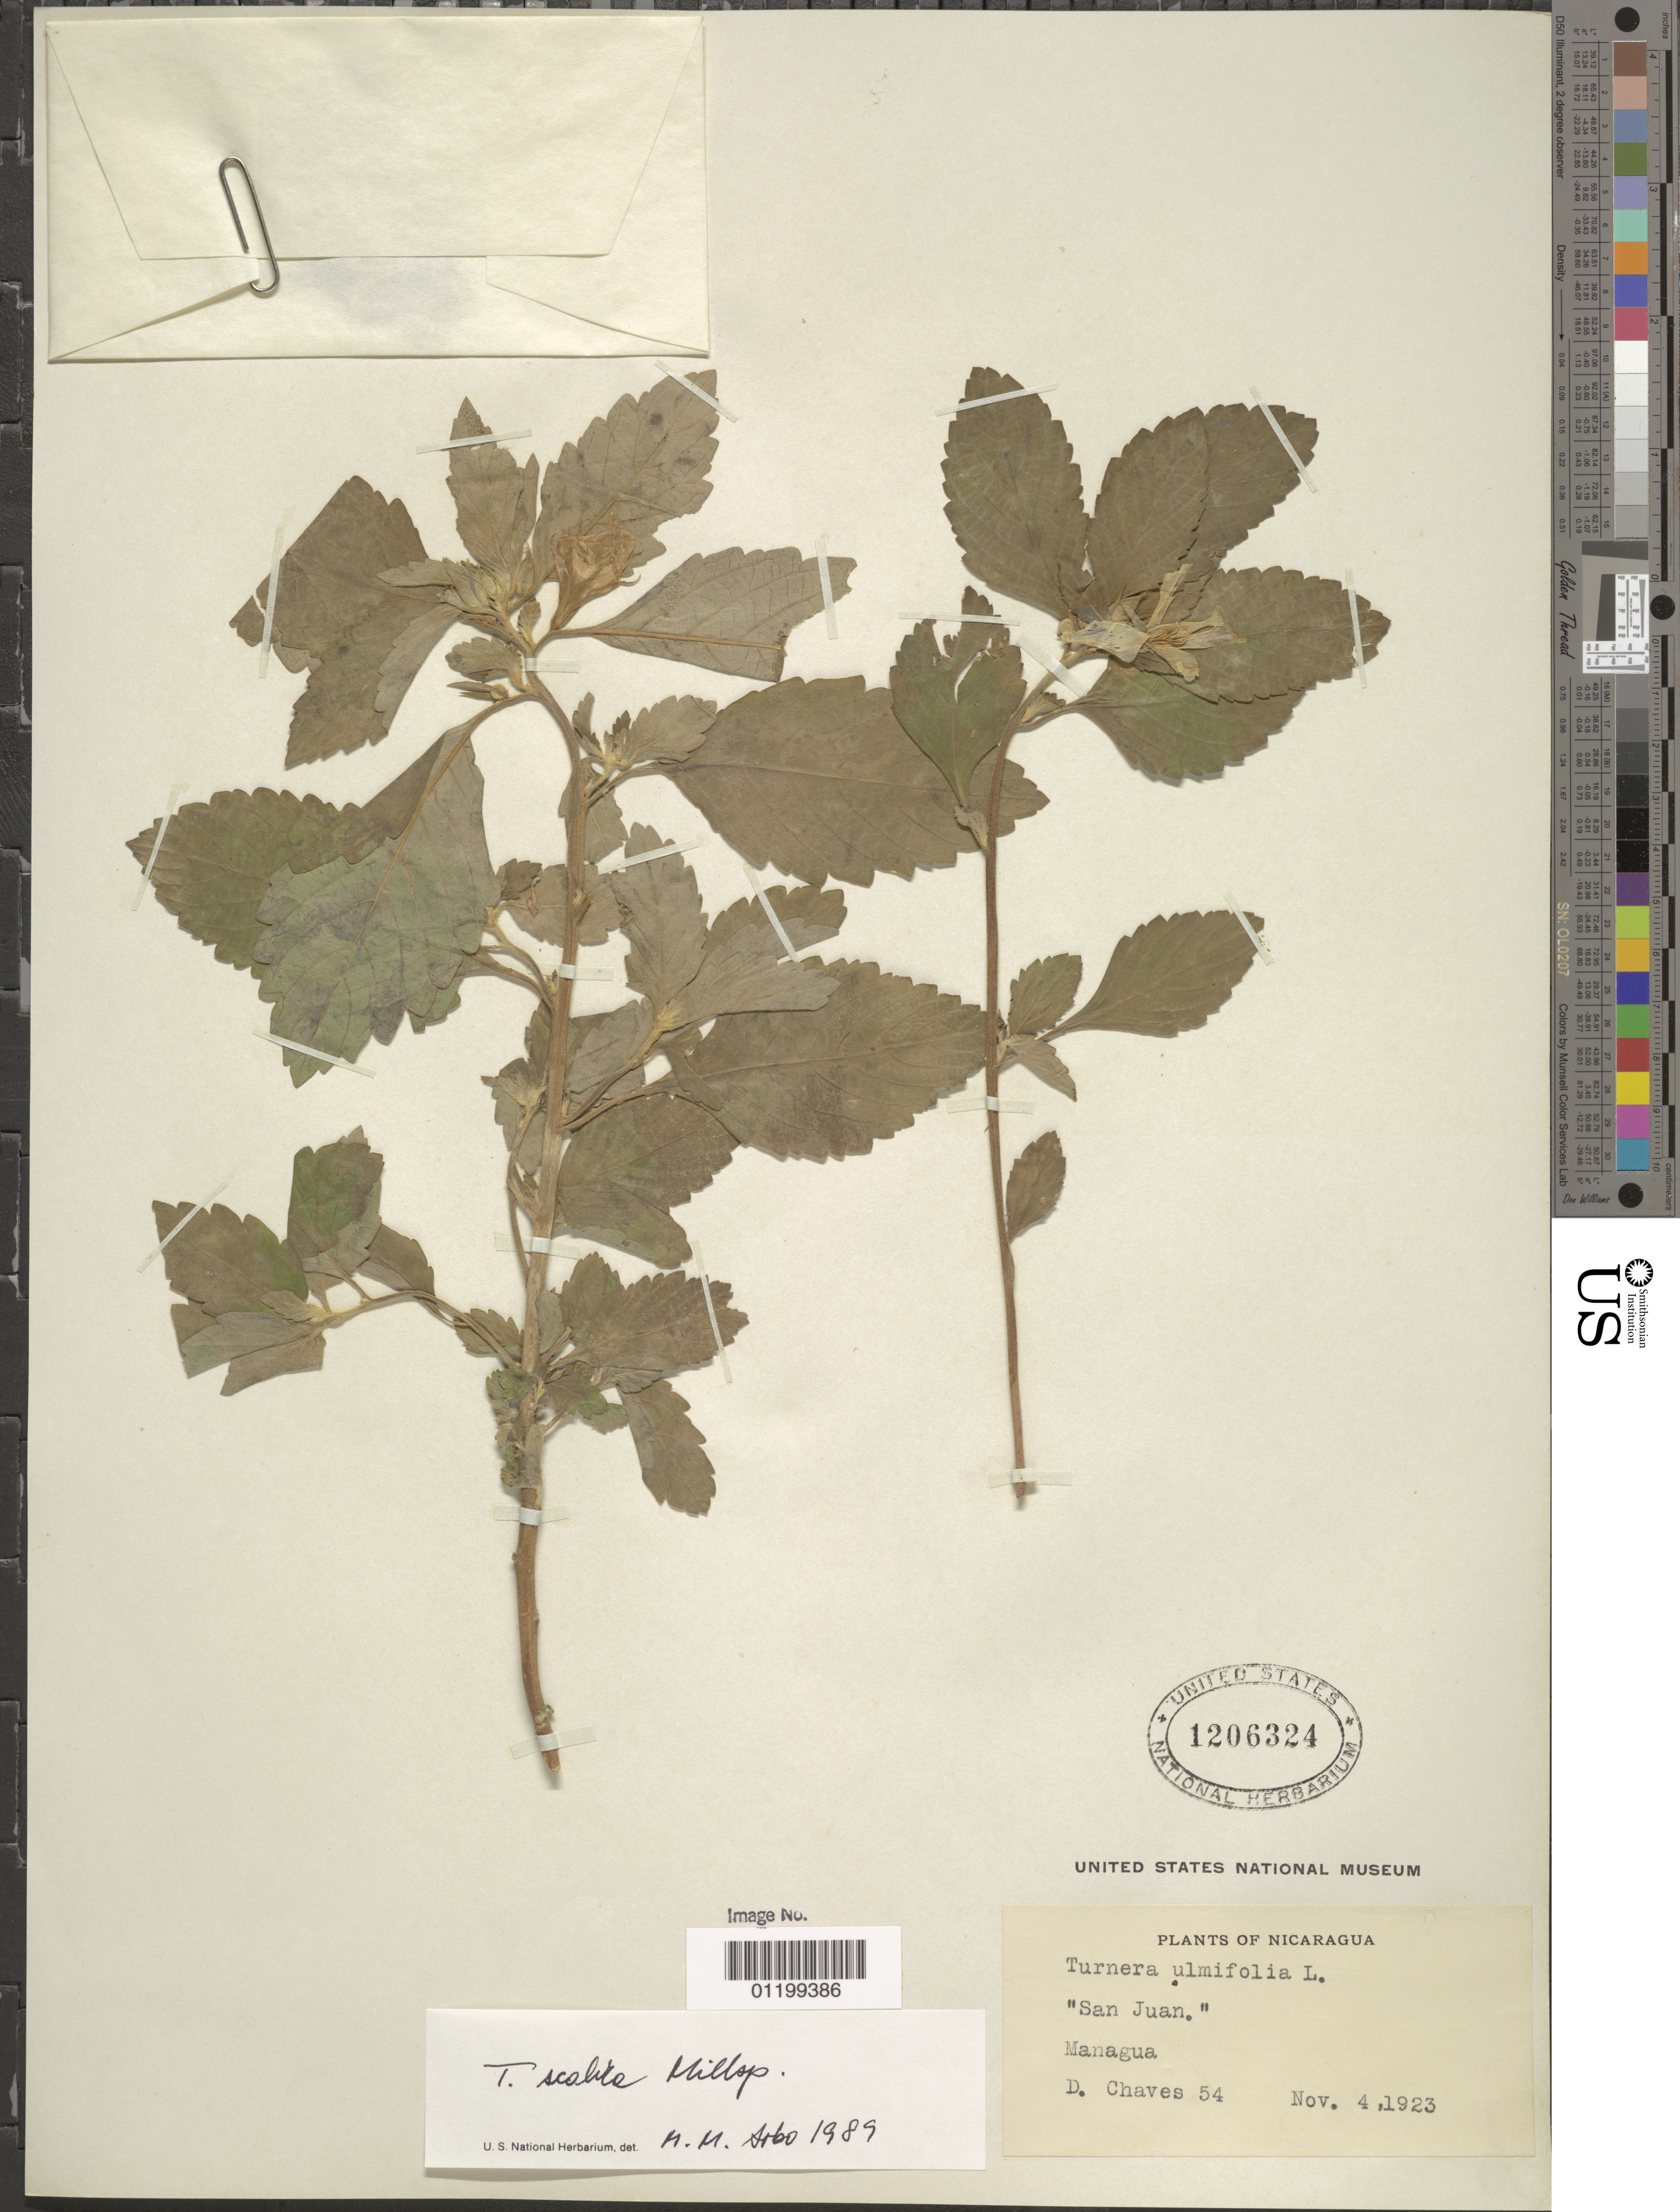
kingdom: Plantae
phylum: Tracheophyta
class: Magnoliopsida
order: Malpighiales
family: Turneraceae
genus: Turnera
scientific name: Turnera scabra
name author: Millsp.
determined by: Arbo, M. M.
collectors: D. Chaves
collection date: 1923-11-04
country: Nicaragua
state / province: Managua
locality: "San Juan", Managua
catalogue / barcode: US 1206324